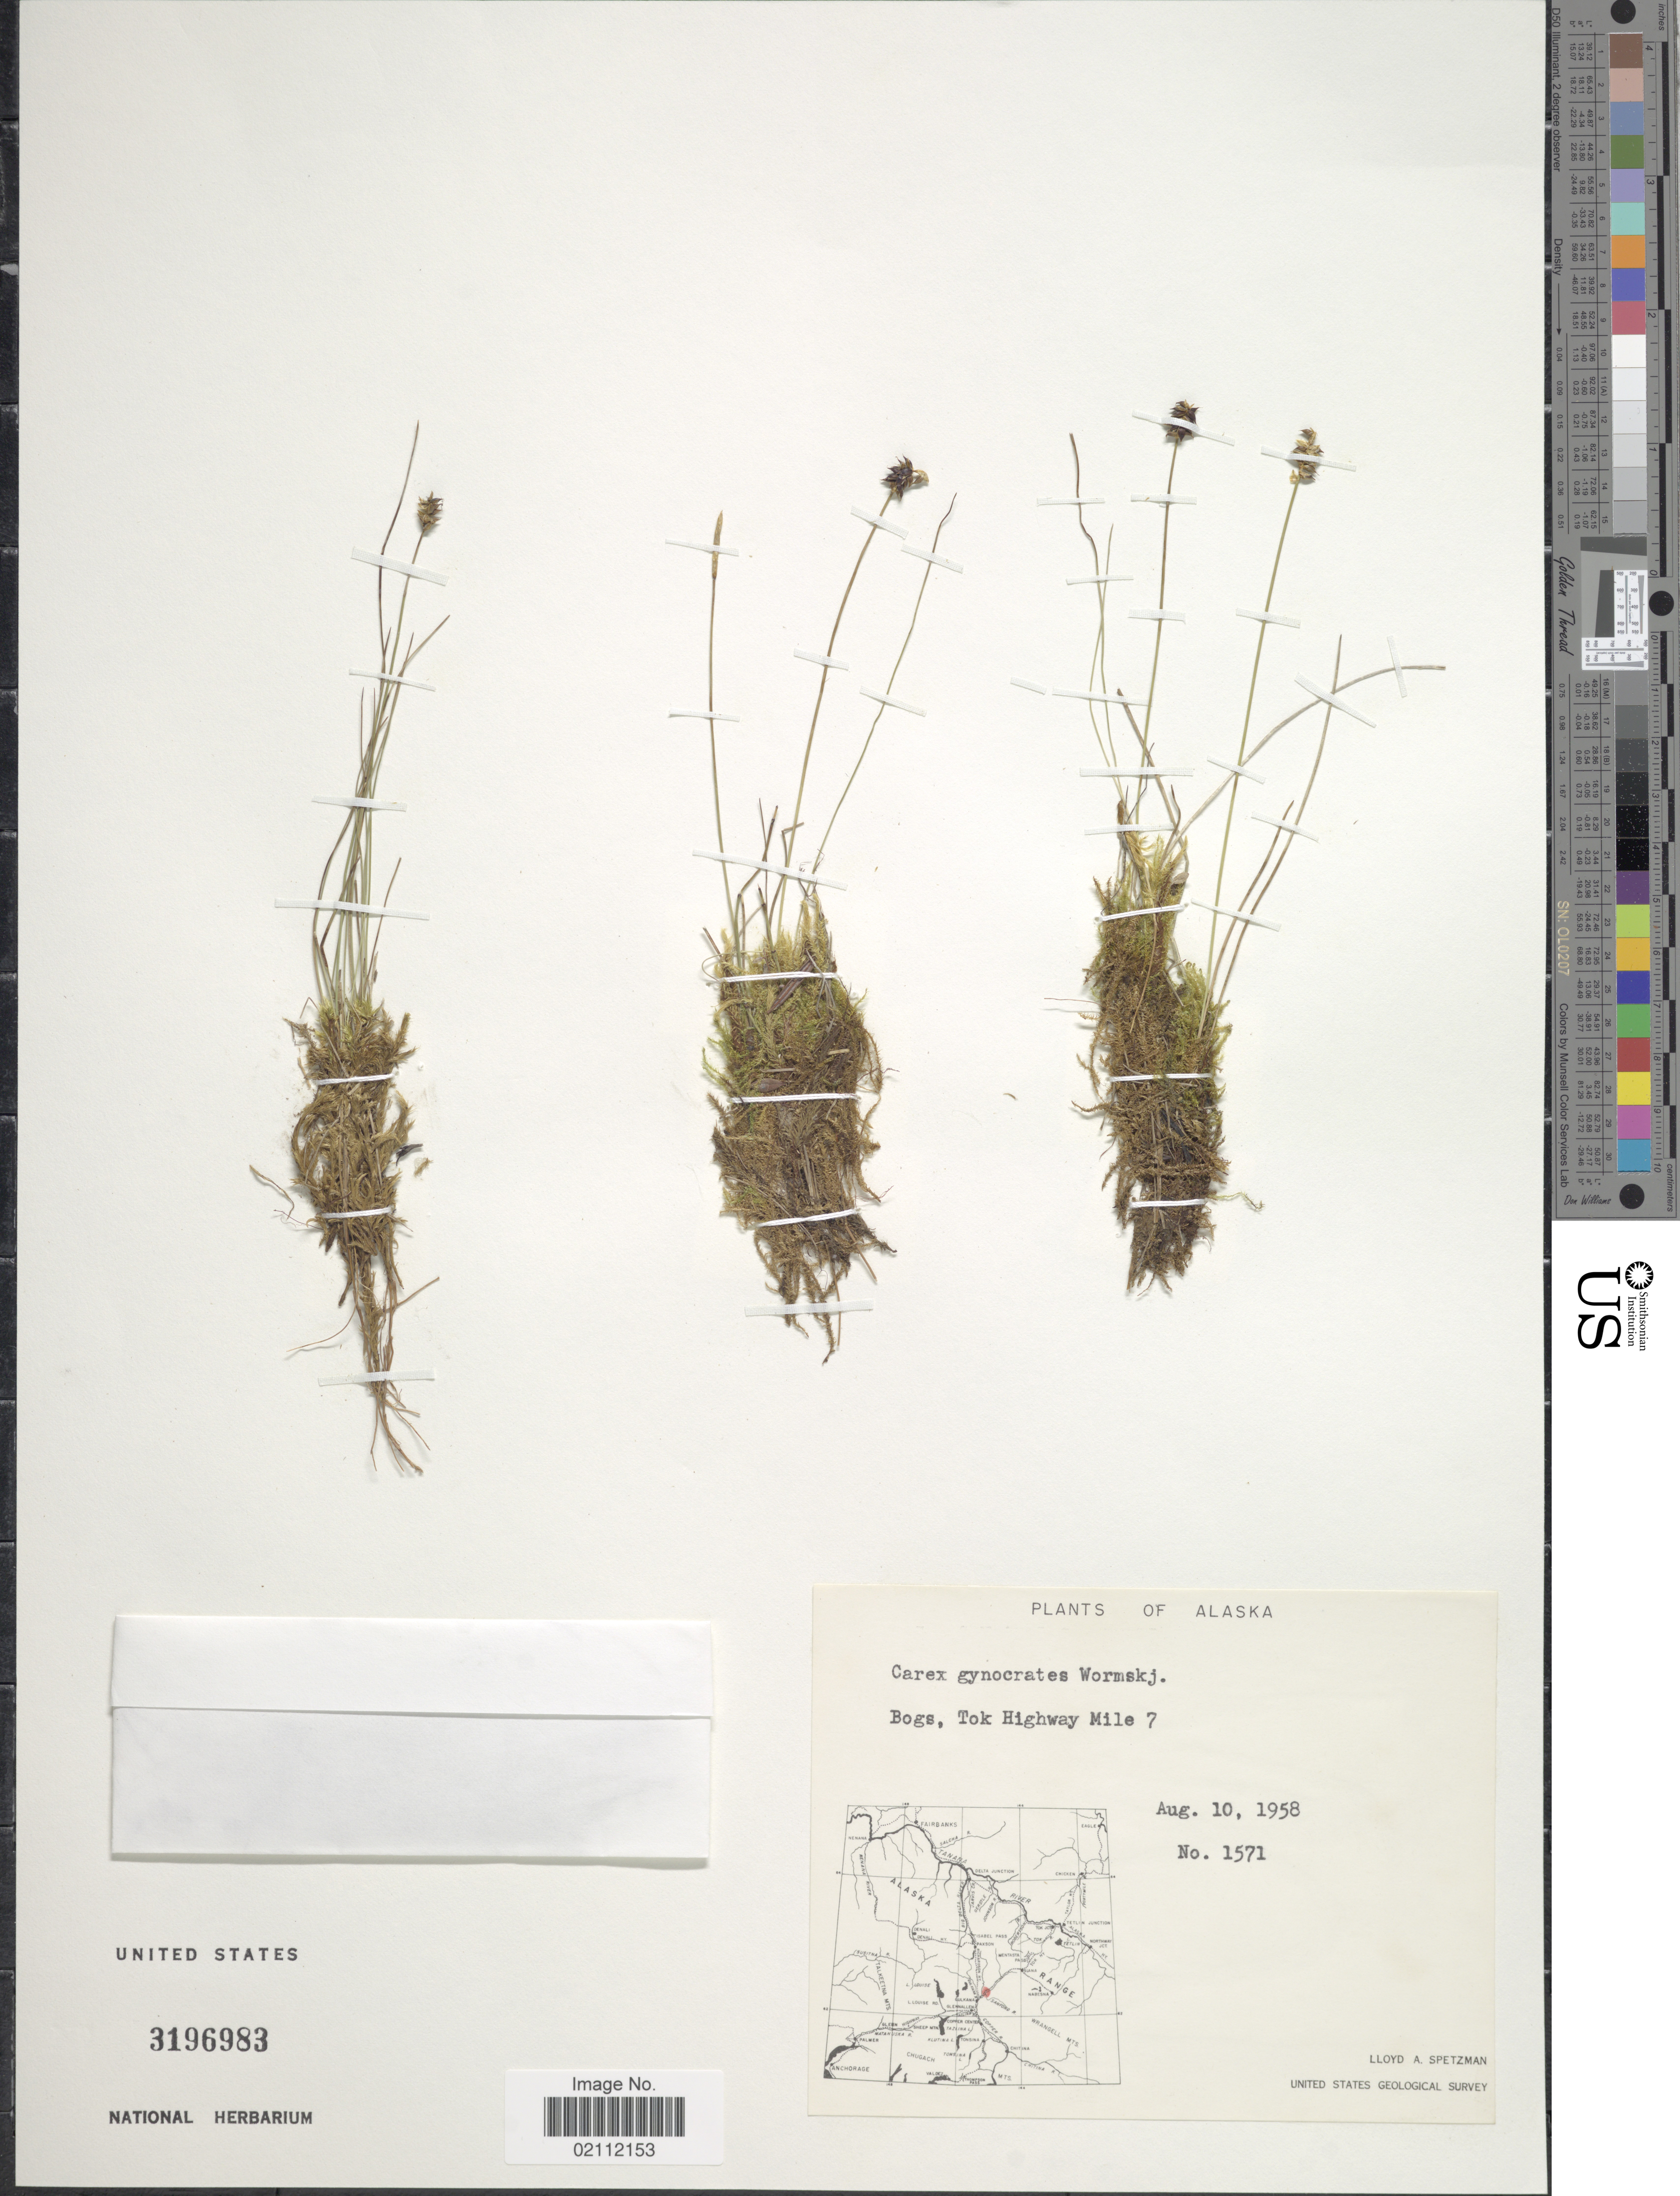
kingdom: Plantae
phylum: Tracheophyta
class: Liliopsida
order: Poales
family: Cyperaceae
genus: Carex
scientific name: Carex nardina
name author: (Hornem.) Fr.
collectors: L. Spetzman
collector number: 1571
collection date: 1958-08-10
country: United States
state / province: Alaska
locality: Tok Highway Mile 7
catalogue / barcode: US 3196983